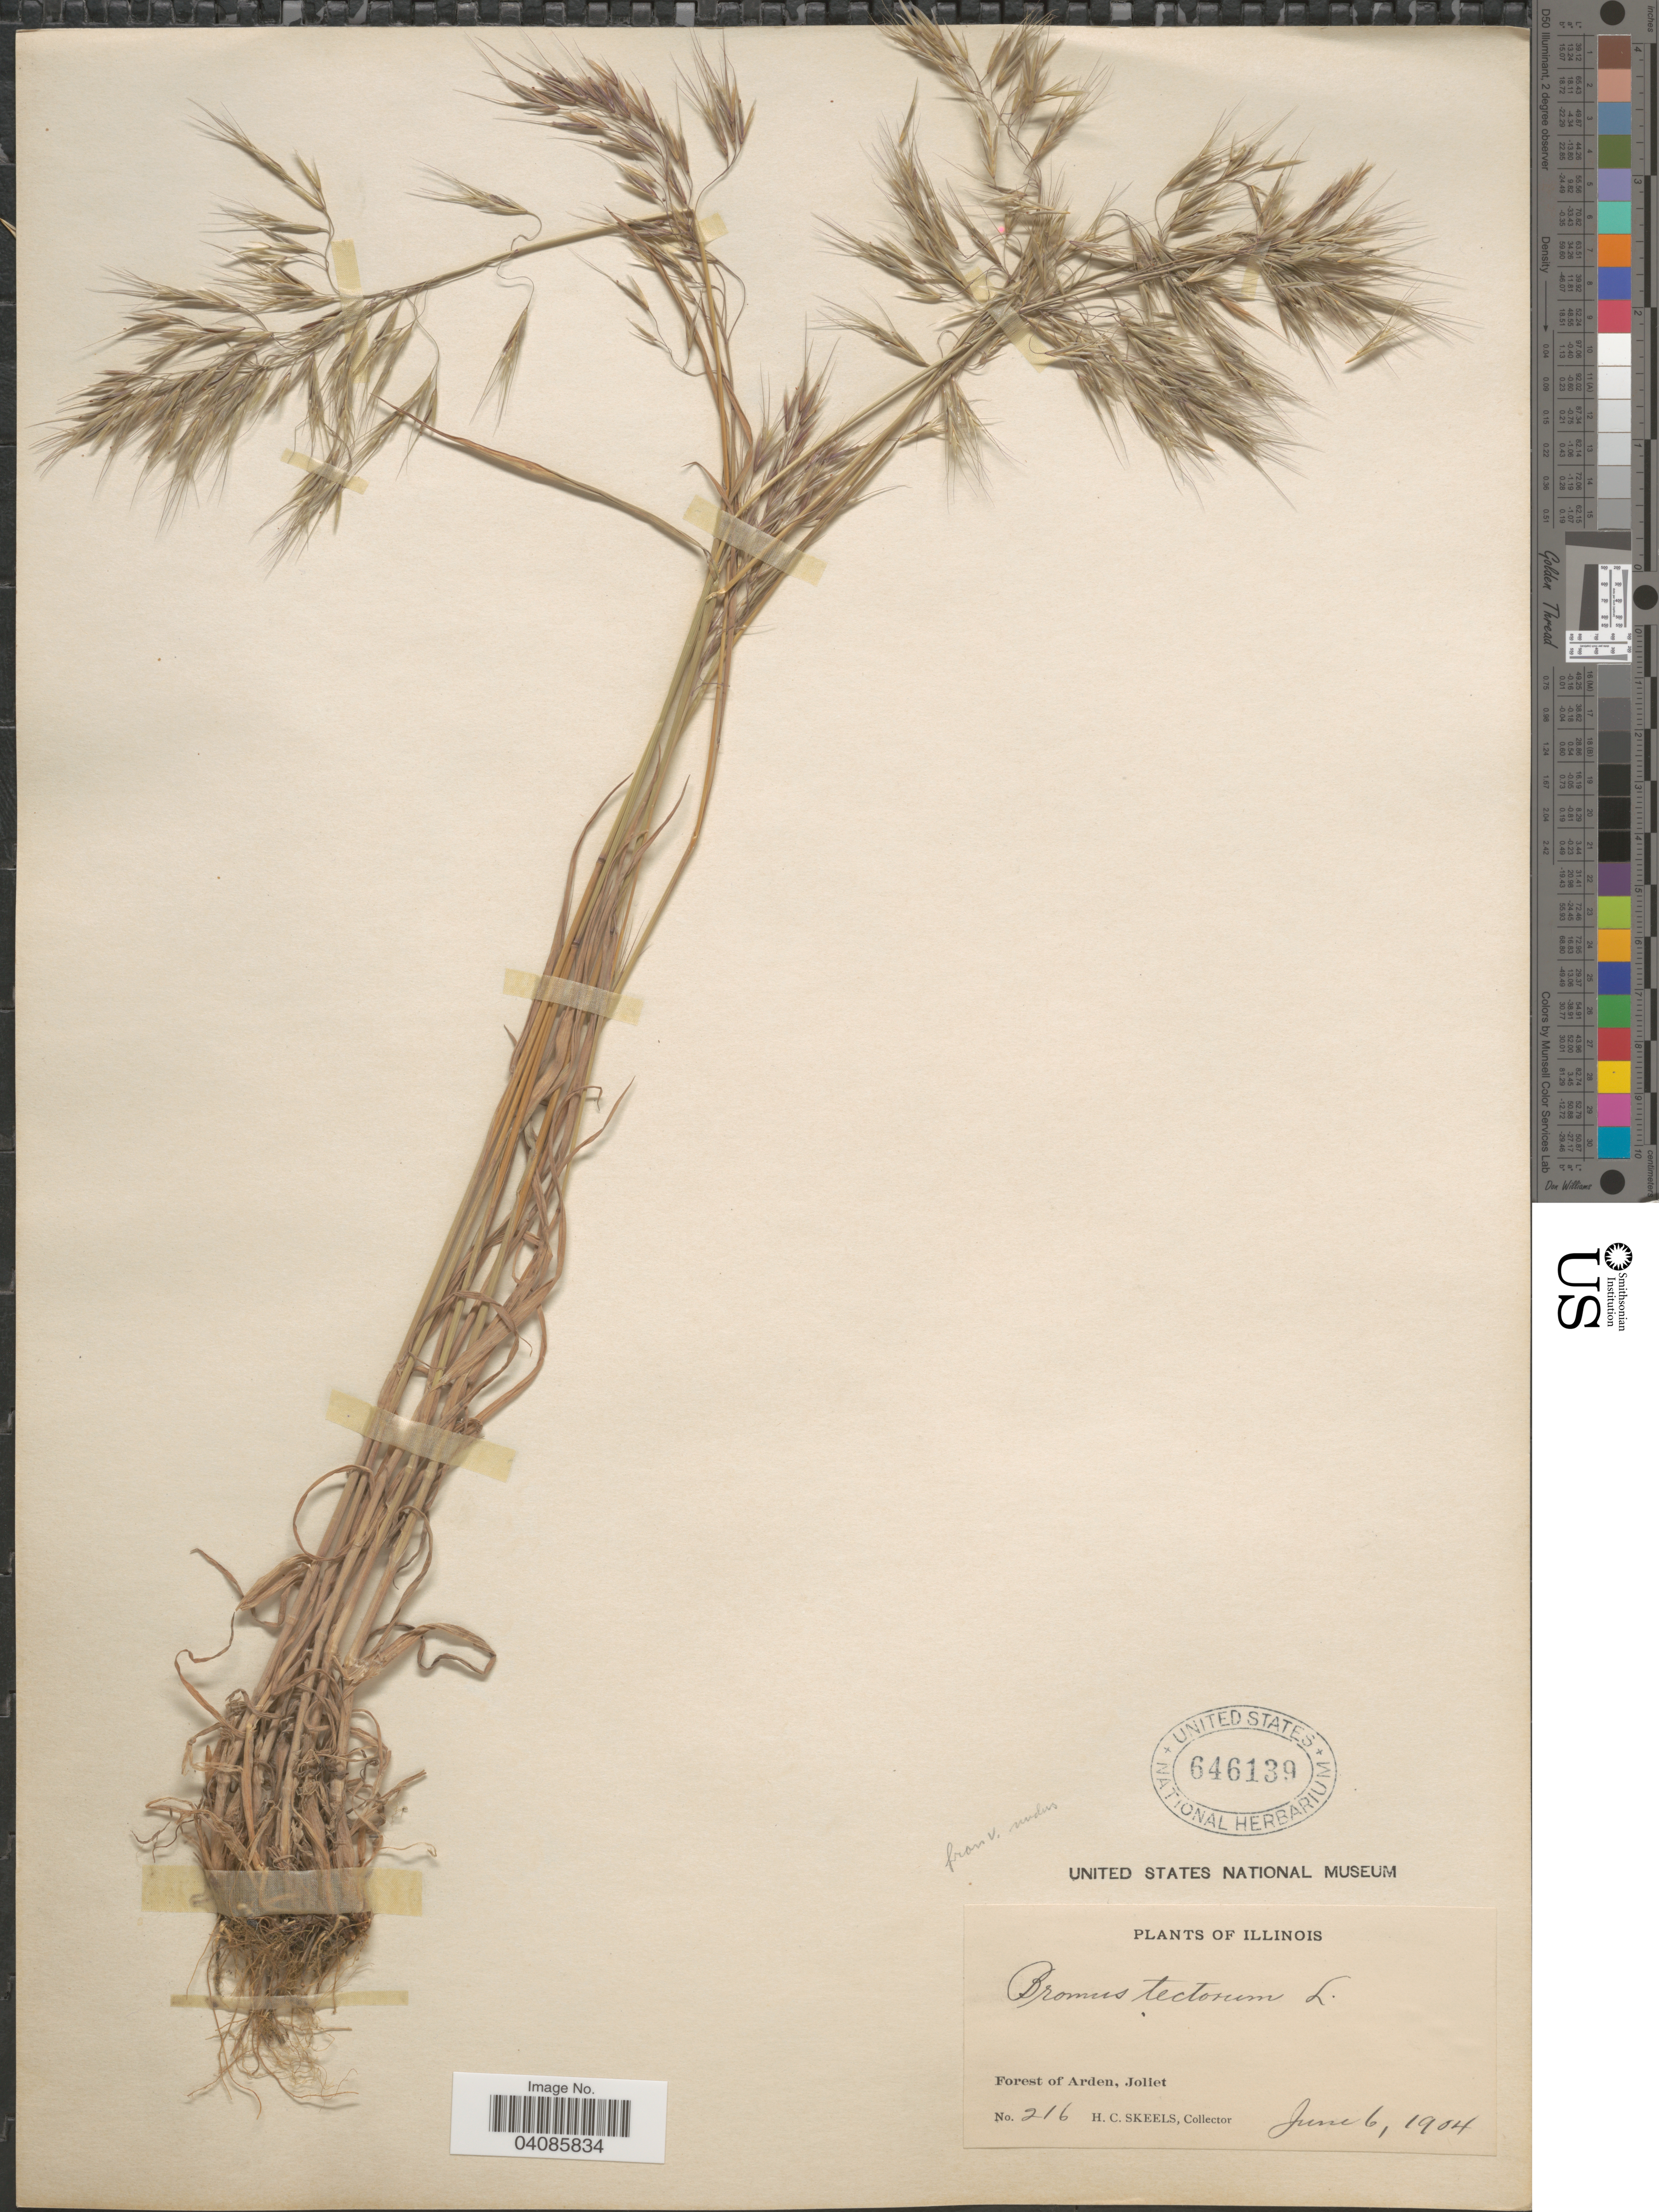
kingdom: Plantae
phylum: Tracheophyta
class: Liliopsida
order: Poales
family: Poaceae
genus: Bromus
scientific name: Bromus tectorum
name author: L.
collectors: H. Skeels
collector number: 216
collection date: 1904-06-06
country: United States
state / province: Illinois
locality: Forest of Arden, Joliet.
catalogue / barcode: US 646139